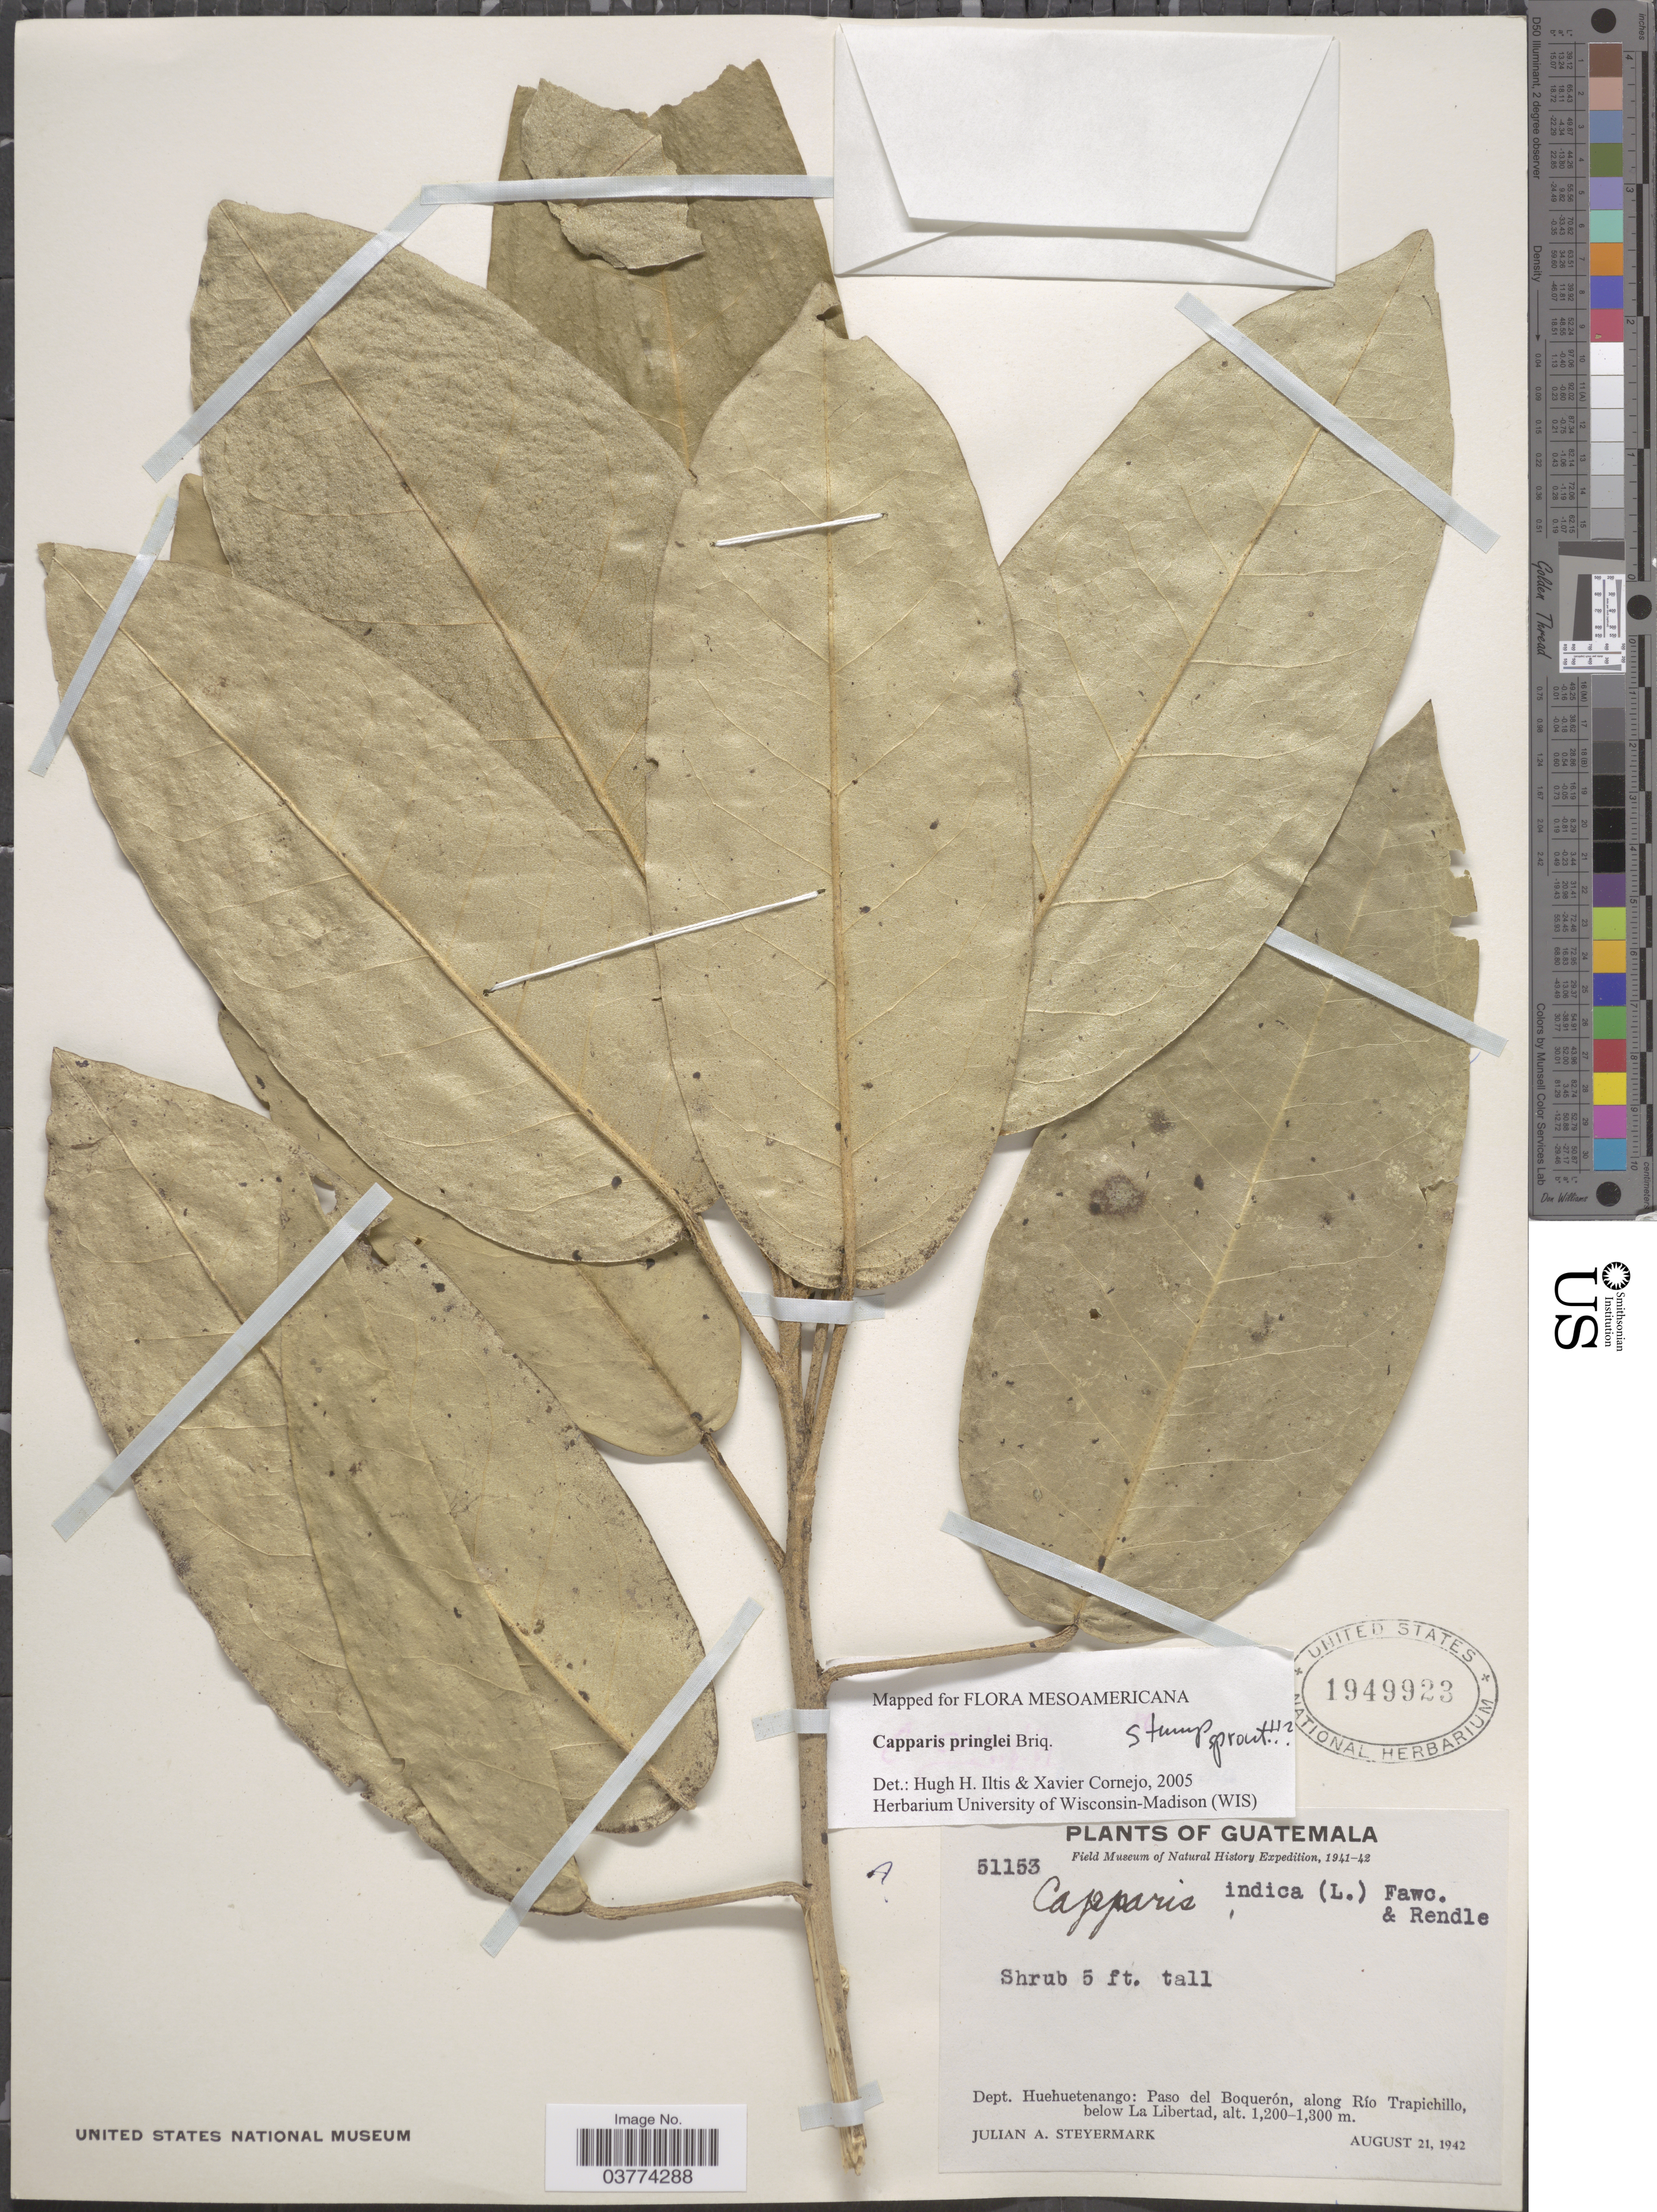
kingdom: Plantae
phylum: Tracheophyta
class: Magnoliopsida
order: Brassicales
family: Capparaceae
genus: Quadrella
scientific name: Quadrella pringlei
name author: (Briq.) Iltis & Cornejo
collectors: J. Steyermark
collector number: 51153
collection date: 1942-08-21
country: Guatemala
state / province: Huehuetenango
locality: Dept. Huehuetenango: Paso del Boquerón, along Río Trapichillo, below La Libertad.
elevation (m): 1200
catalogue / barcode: US 1949923